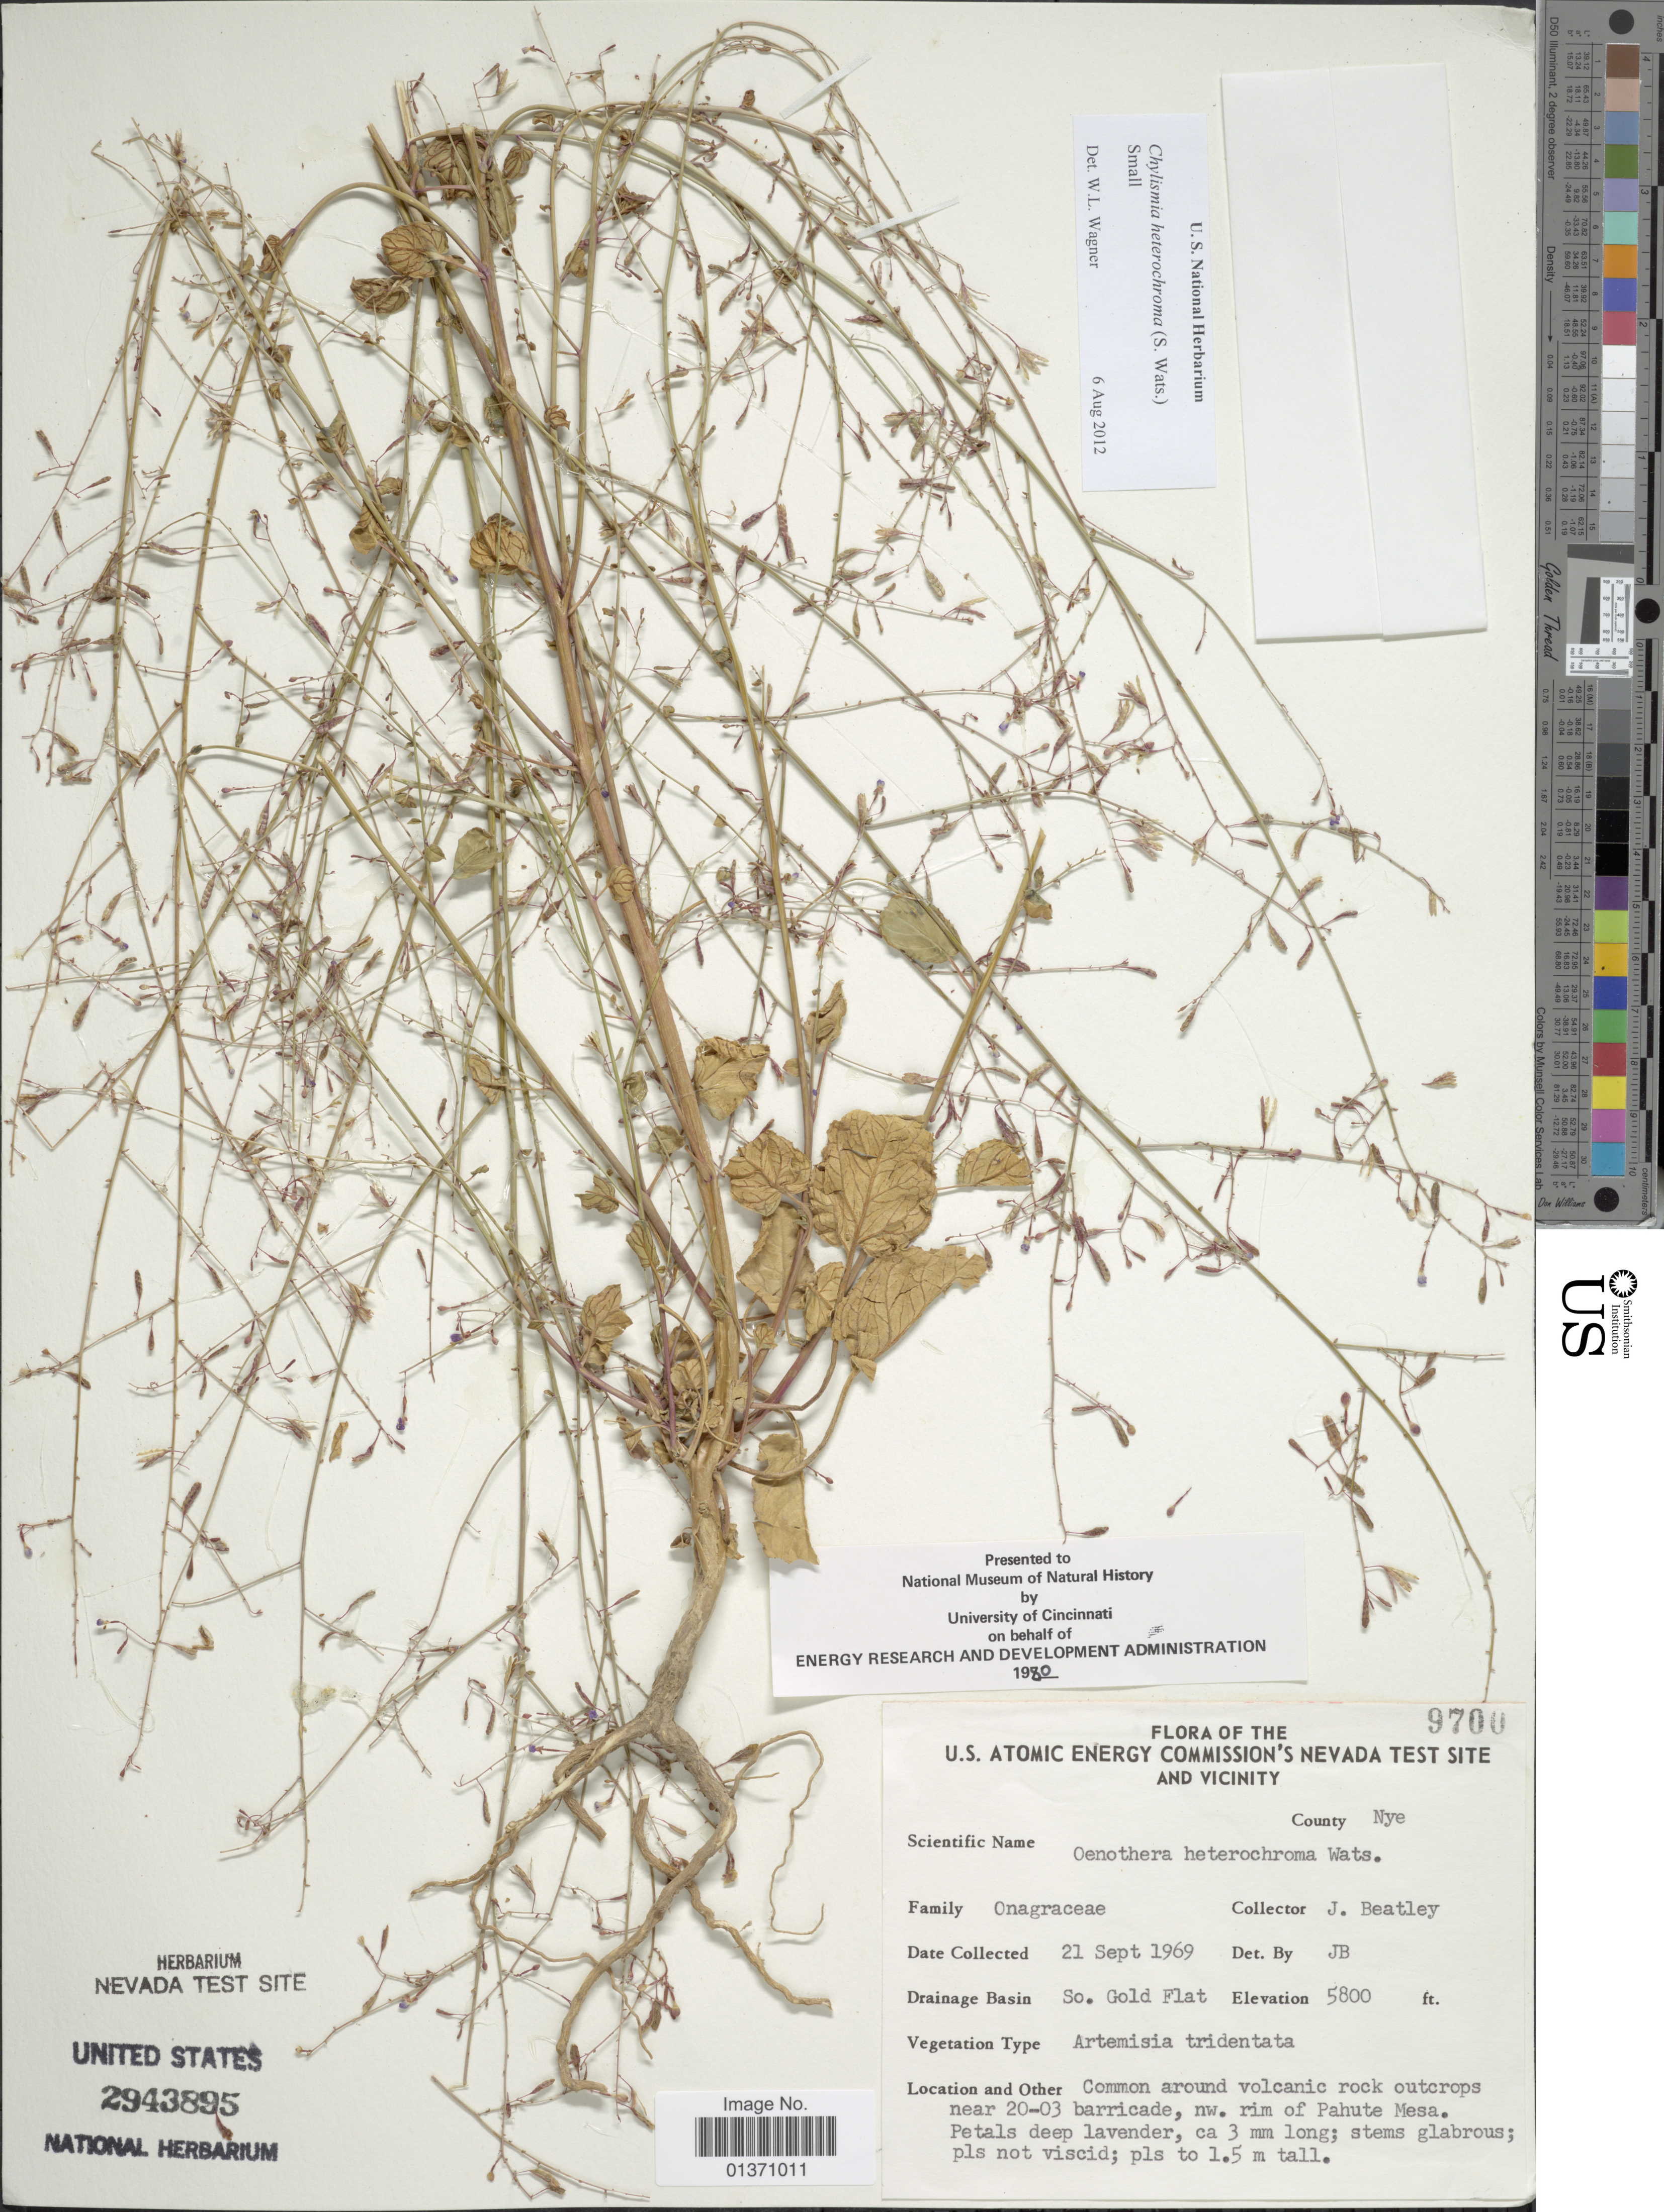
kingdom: Plantae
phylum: Tracheophyta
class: Magnoliopsida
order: Myrtales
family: Onagraceae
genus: Chylismia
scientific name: Chylismia heterochroma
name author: (S. Watson) Small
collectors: J. C. Beatley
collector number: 9700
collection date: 1969-09-21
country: United States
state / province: Nevada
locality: U. S. Atomic Energy Commission's Nevada Test Site and Vicinity, So. Gold Flat, common around volcanic rock outcrops near 20-03 barricade, nw. rim of Pahute Mesa, County Nye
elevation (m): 1768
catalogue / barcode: US 2943895